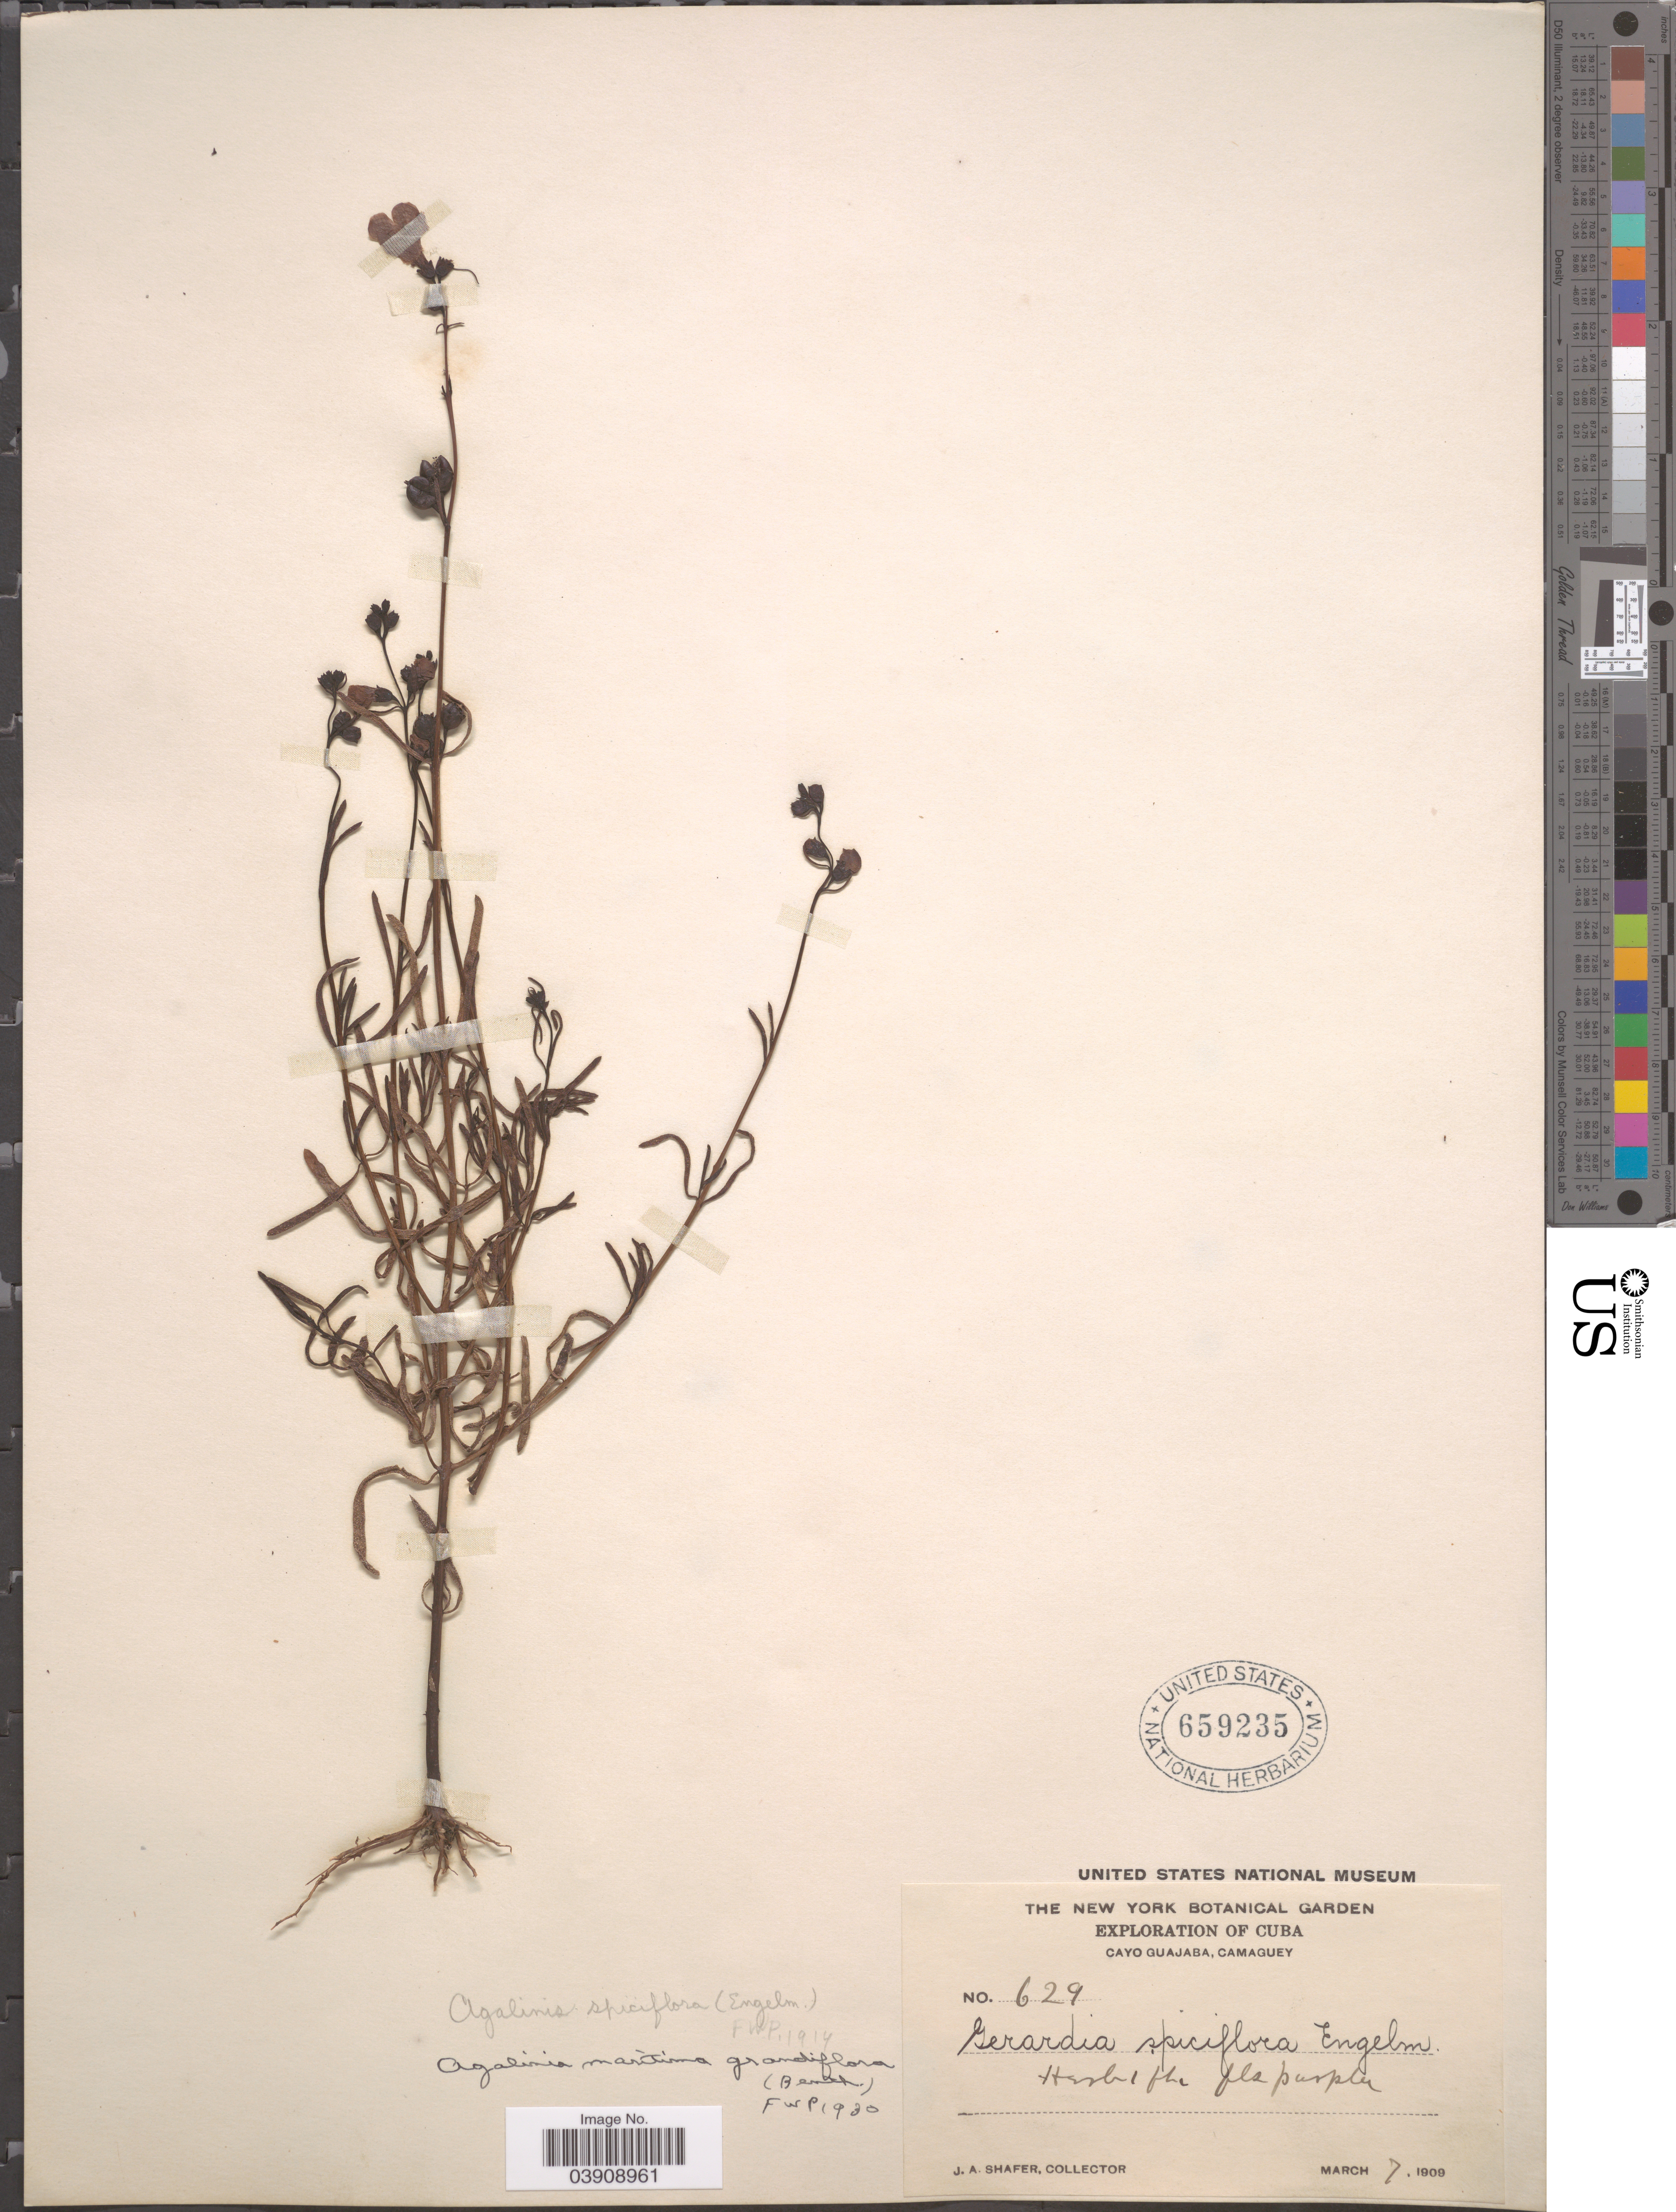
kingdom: Plantae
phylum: Tracheophyta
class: Magnoliopsida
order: Lamiales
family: Orobanchaceae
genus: Agalinis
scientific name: Agalinis maritima var. grandiflora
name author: (Benth.) Pennell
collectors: J. A. Shafer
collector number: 629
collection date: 1909-03-07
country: Cuba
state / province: Camagüey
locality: Cayo Guajaba.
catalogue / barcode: US 659235